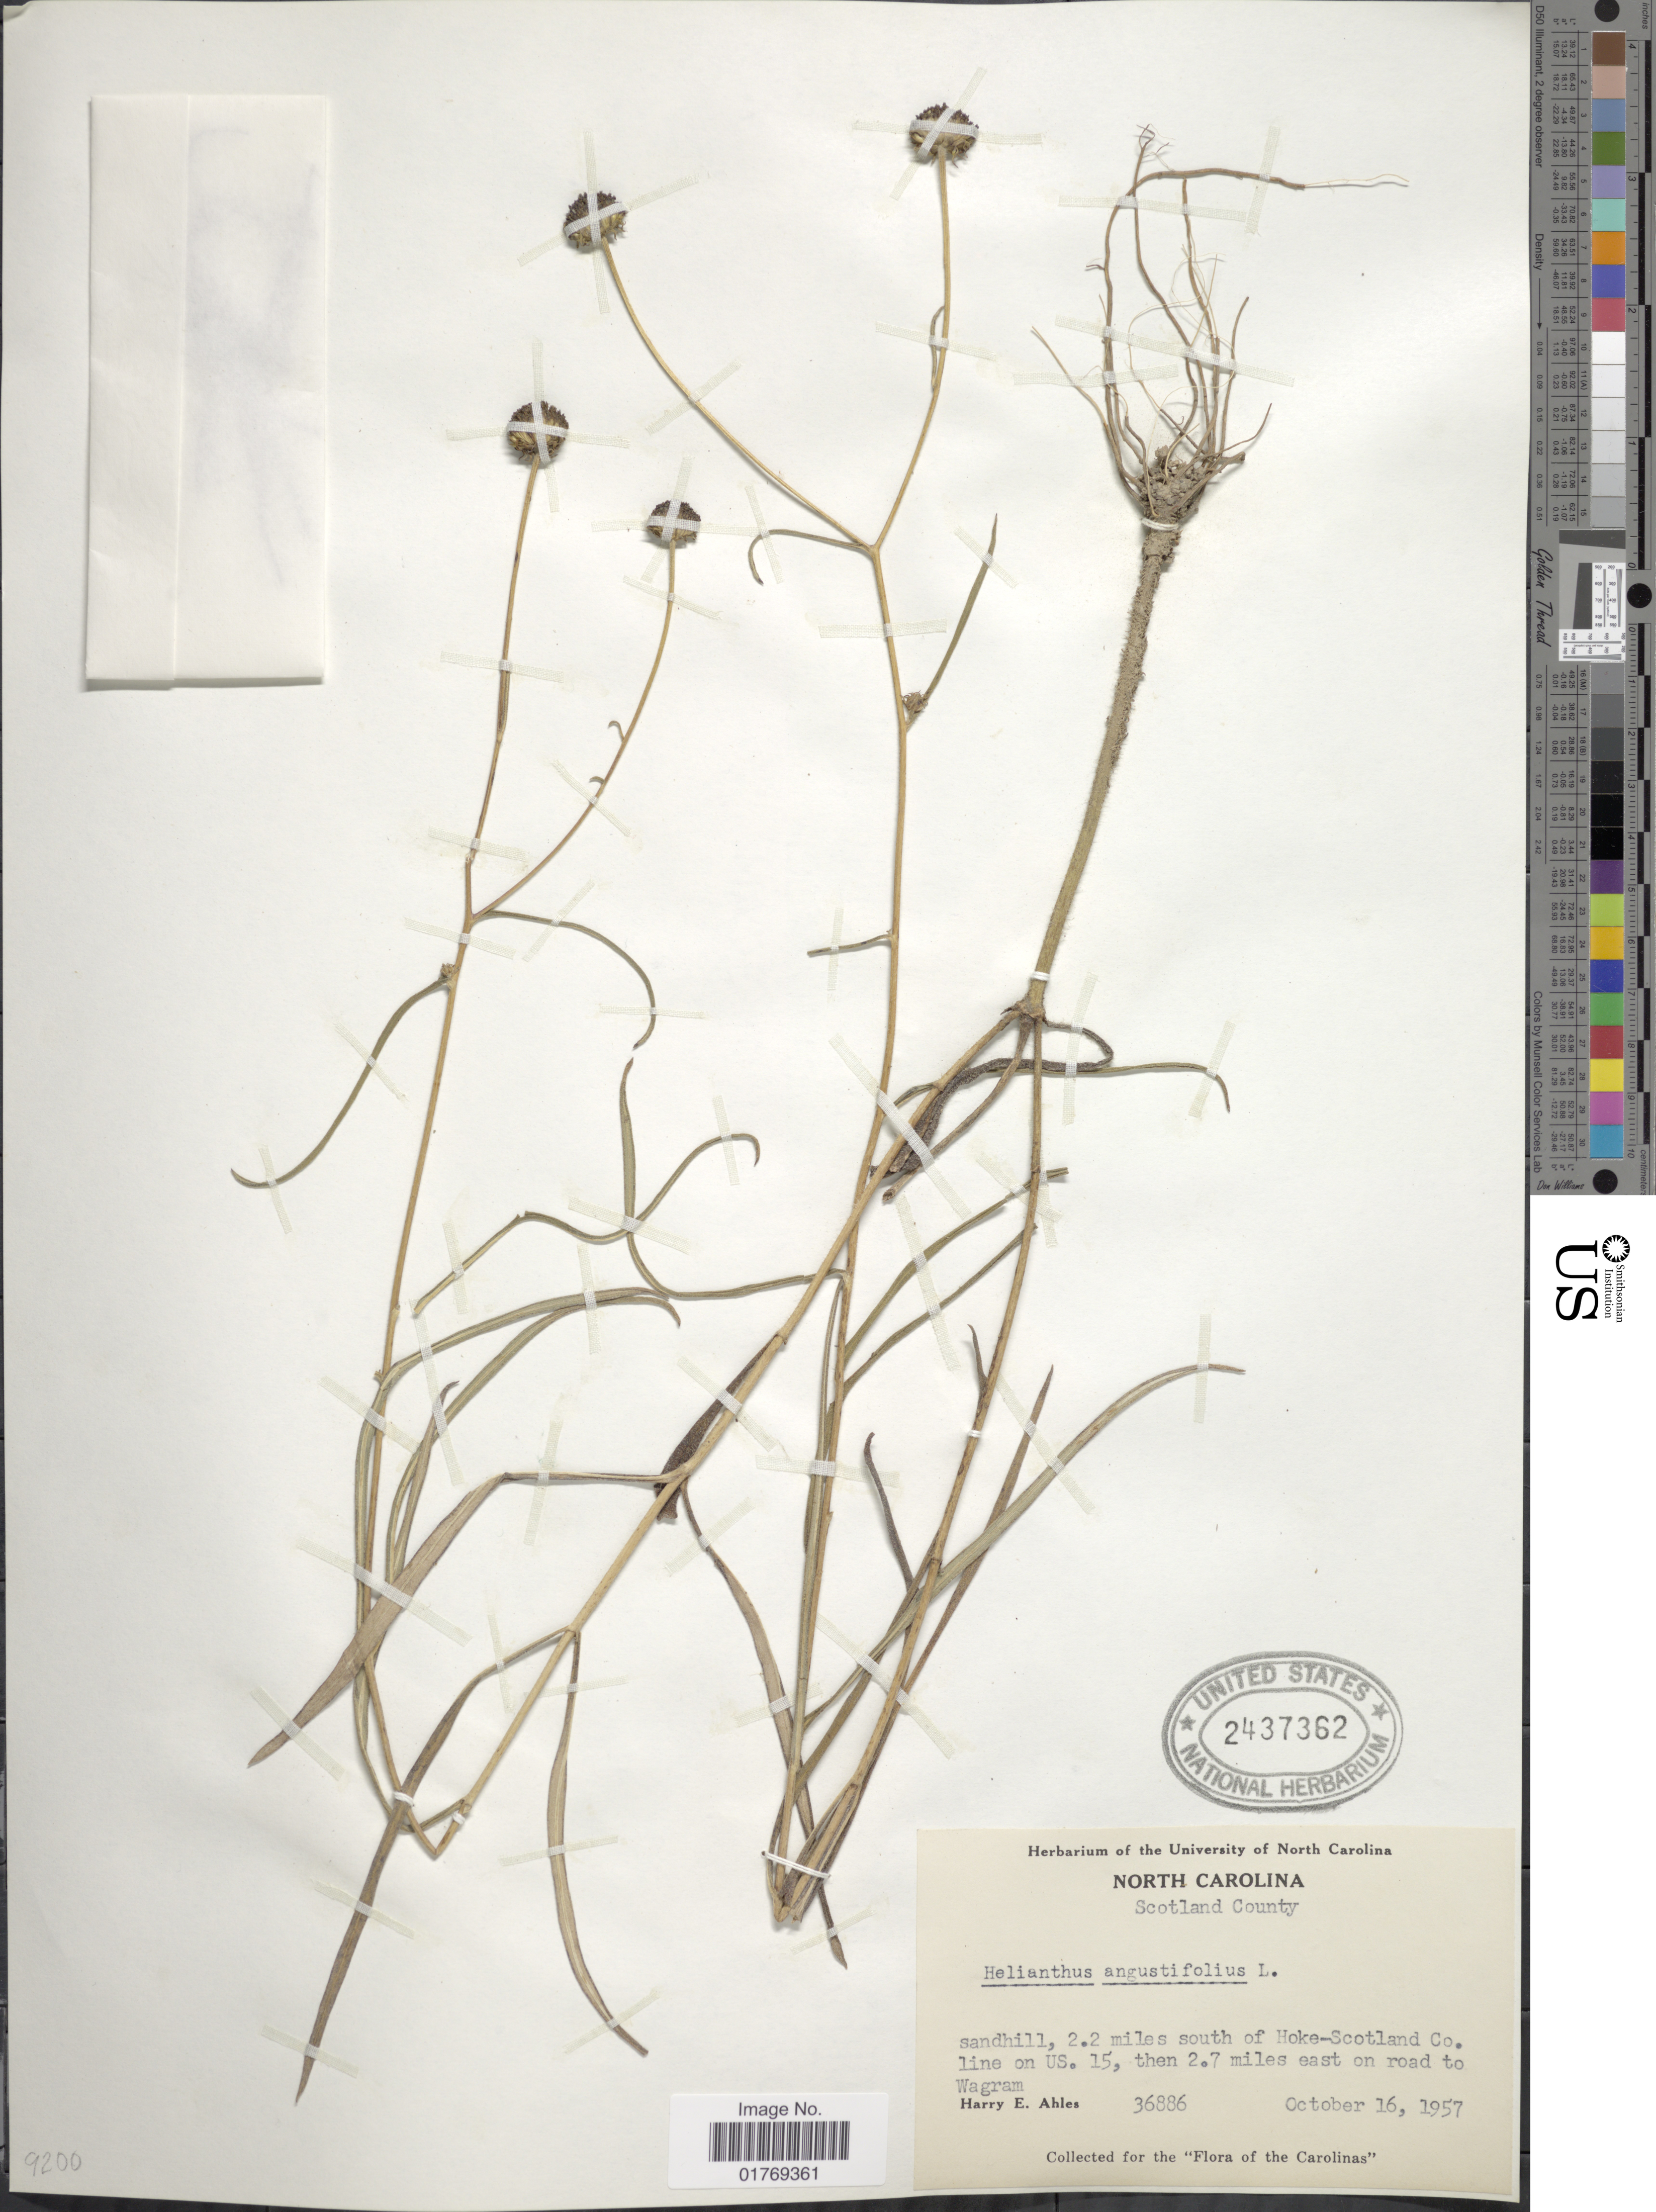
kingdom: Plantae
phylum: Tracheophyta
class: Magnoliopsida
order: Asterales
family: Asteraceae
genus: Helianthus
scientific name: Helianthus angustifolius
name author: L.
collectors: H. E. Ahles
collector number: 36886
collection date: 1957-10-16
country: United States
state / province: North Carolina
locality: Scotland County. Sandhill, 2.2 miles south of Hoke-Scotland Co. line on US. 15, then 2.7 miles east on road to Wagram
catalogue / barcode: US 2437362